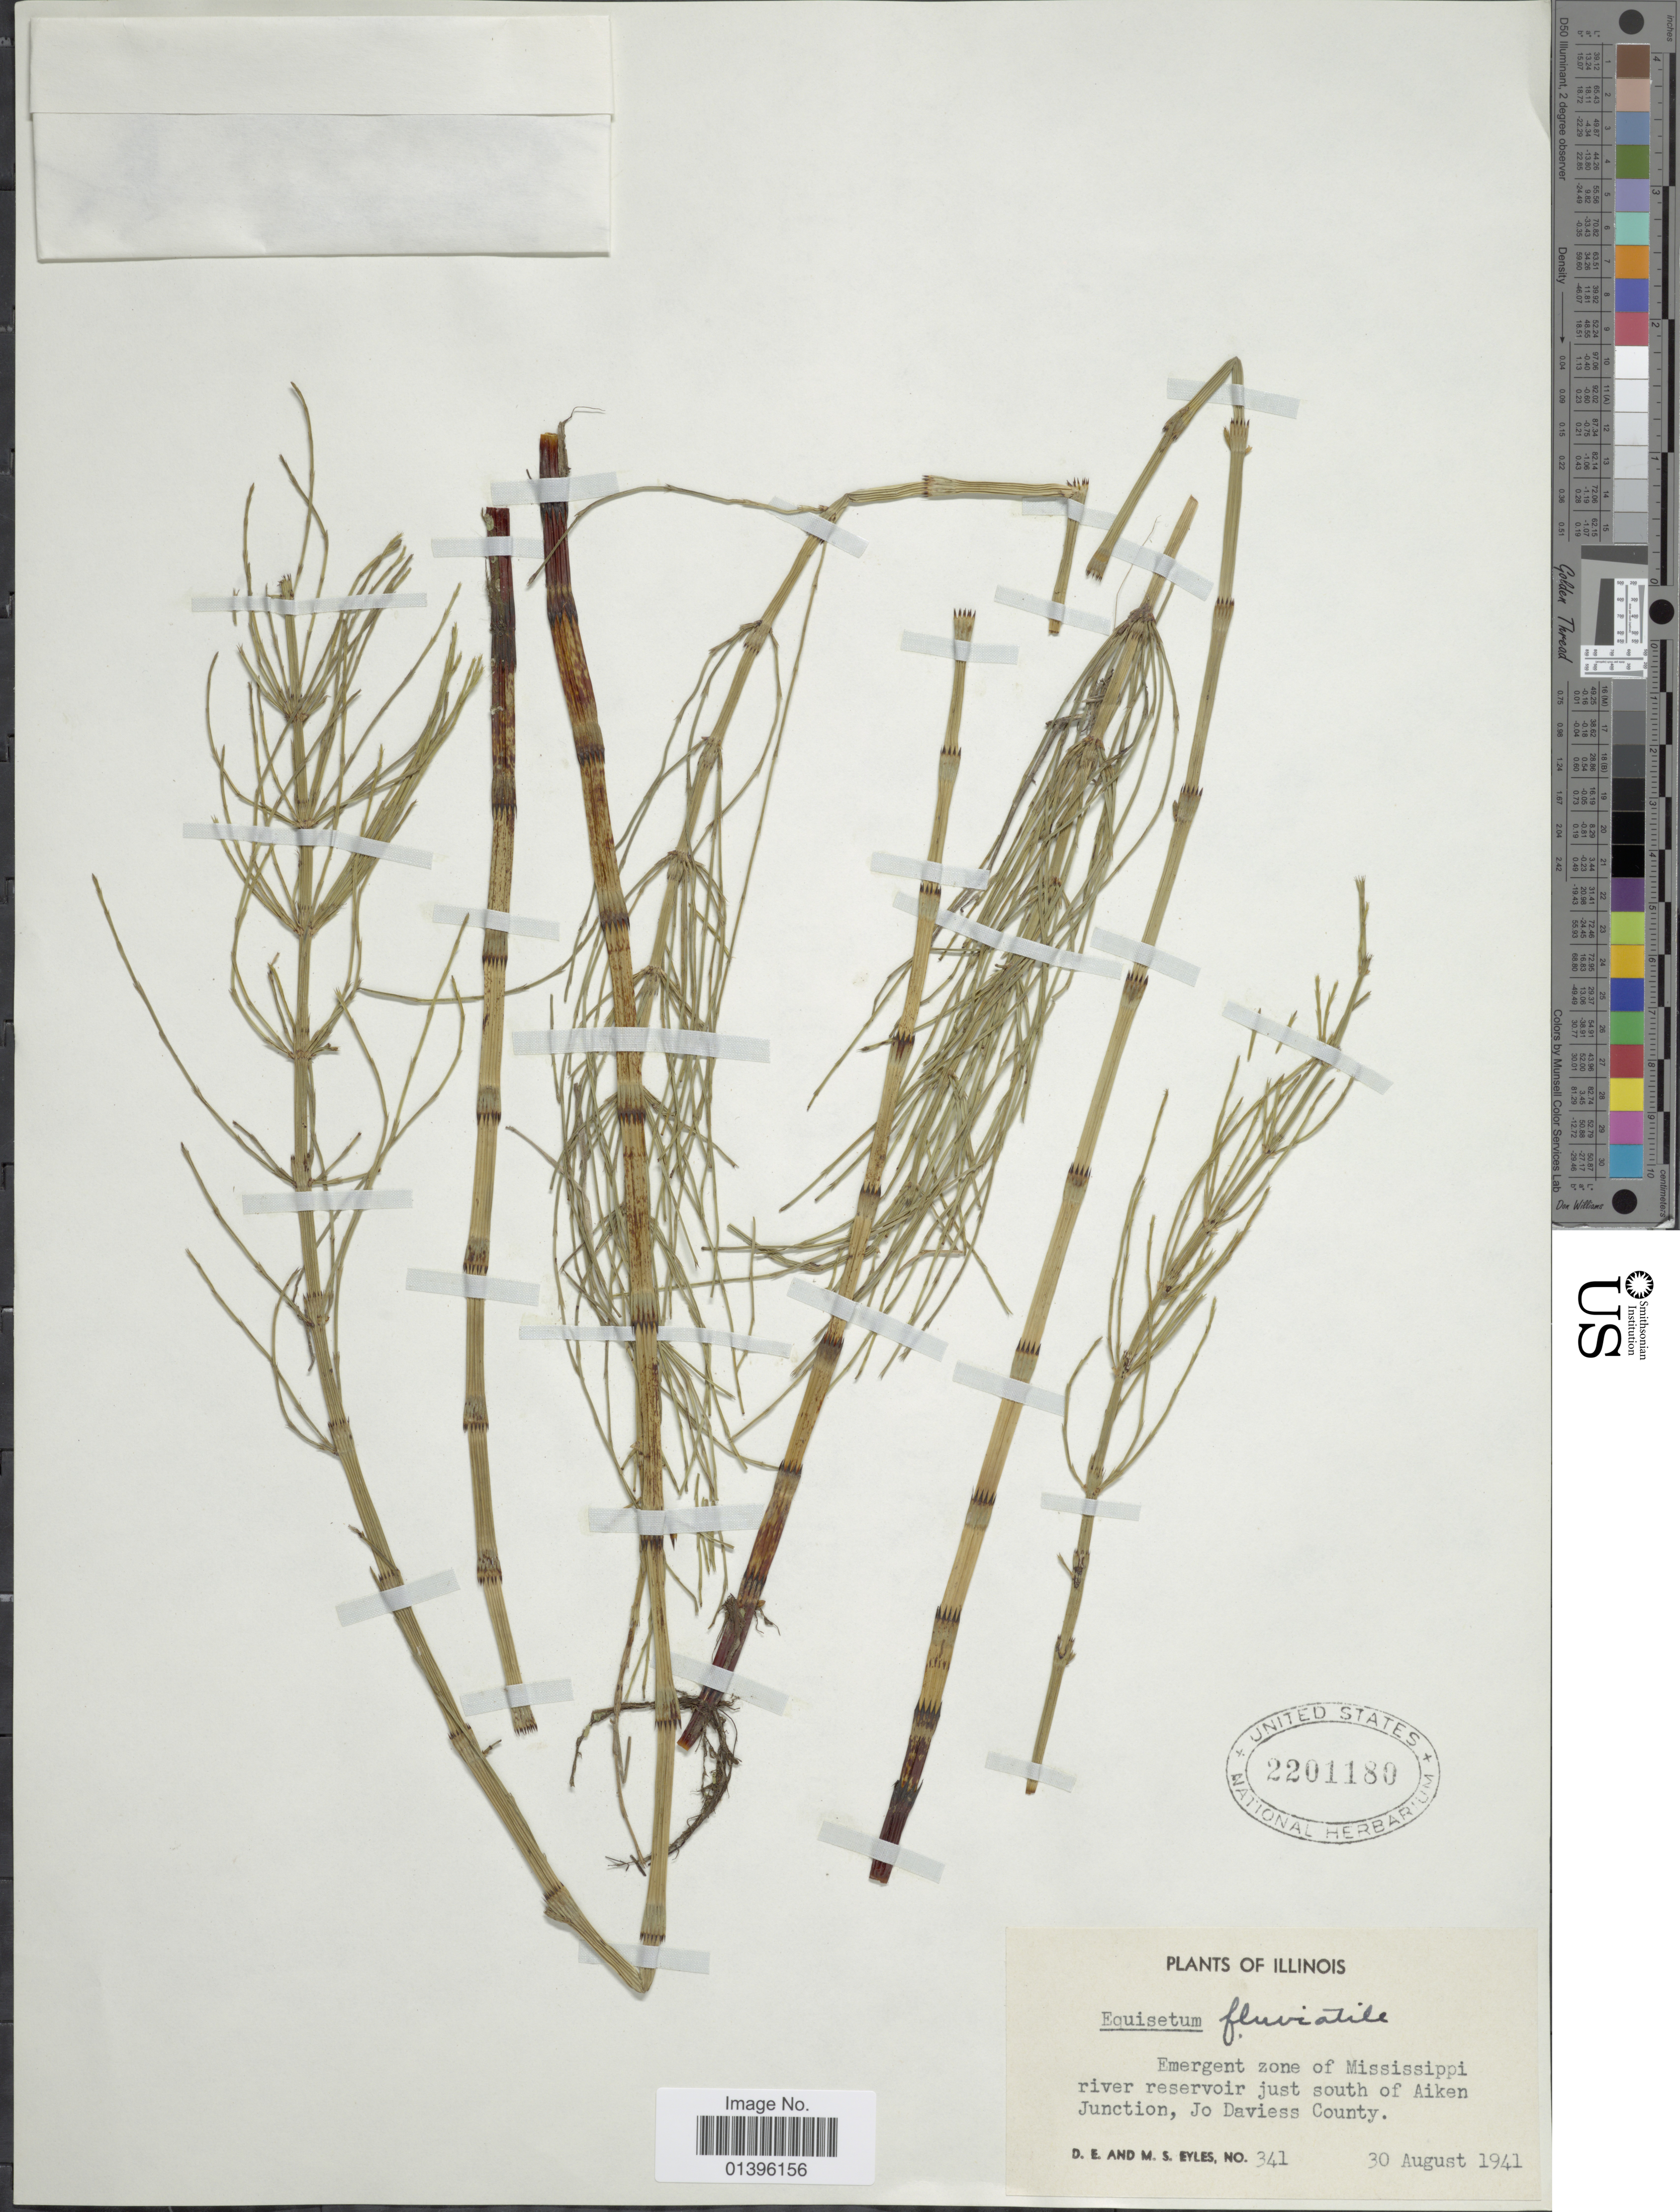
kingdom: Plantae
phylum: Tracheophyta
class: Polypodiopsida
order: Equisetales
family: Equisetaceae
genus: Equisetum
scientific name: Equisetum fluviatile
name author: L.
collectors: D. Eyles & M. Eyles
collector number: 341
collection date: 1941-08-30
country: United States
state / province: Illinois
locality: Emergent zone of Mississippi river reservoir just south of Aiken Junction, Jo Daviess County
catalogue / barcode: US 2201180